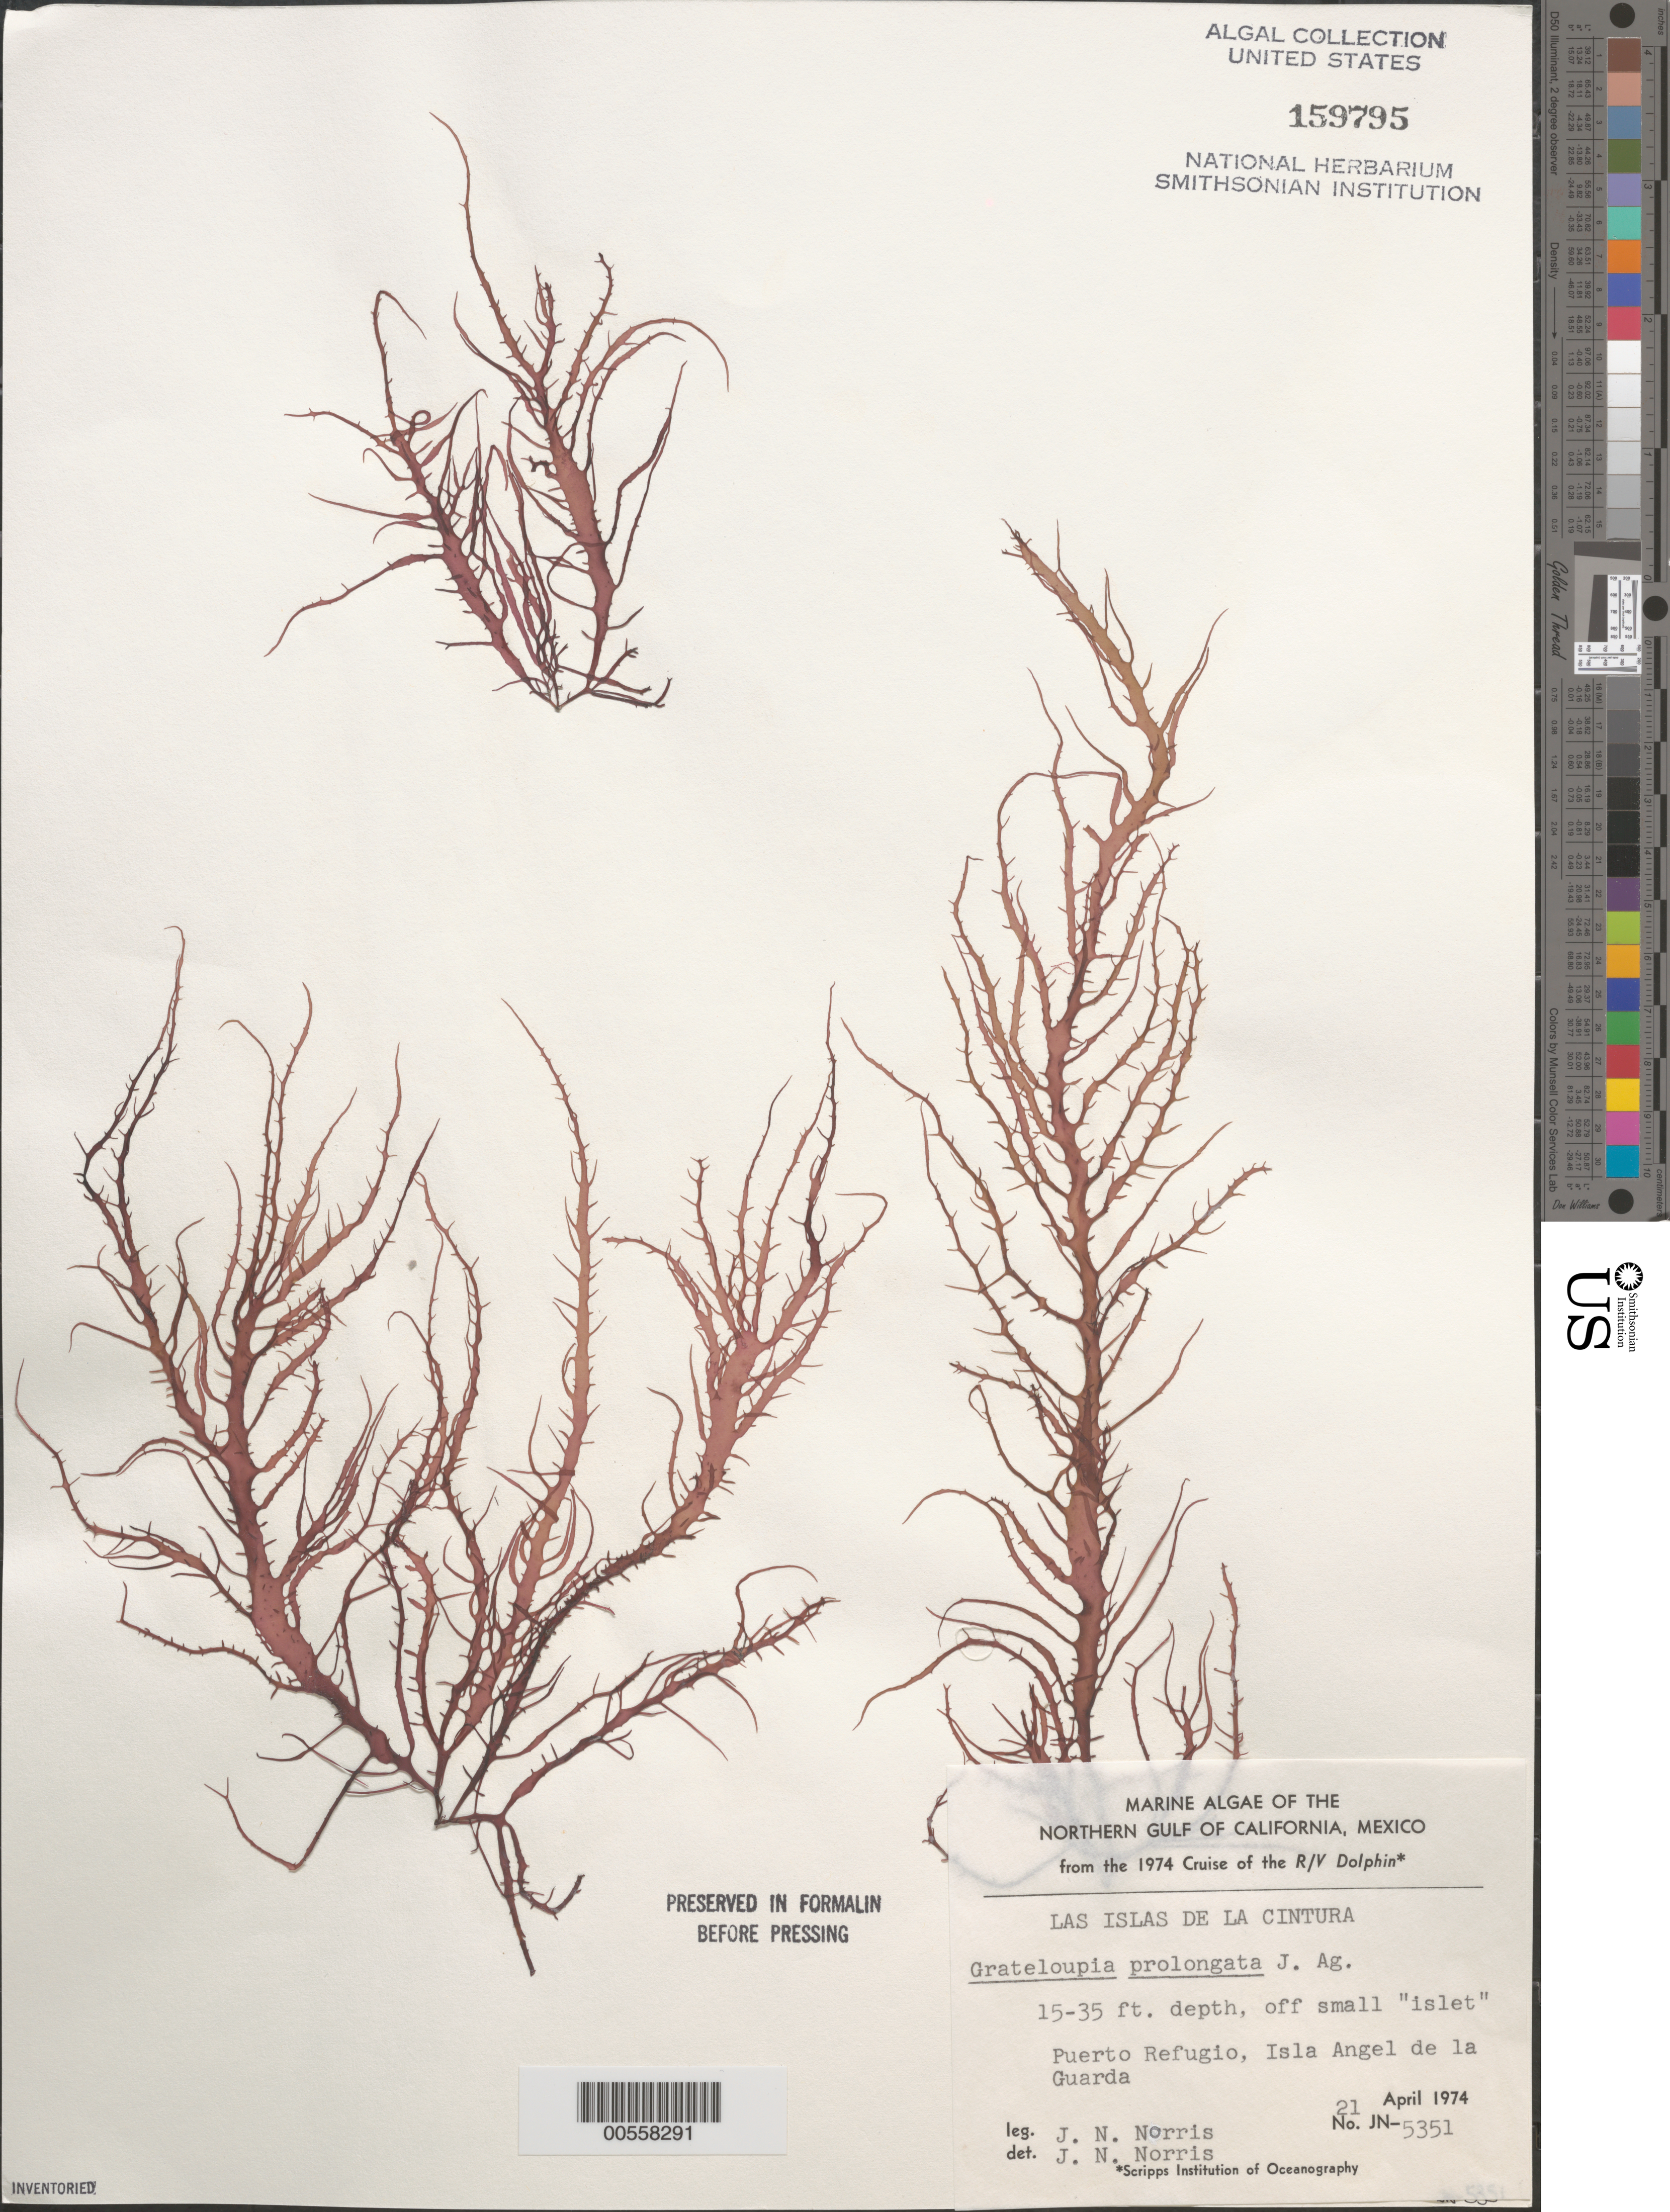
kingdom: Plantae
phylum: Rhodophyta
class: Florideophyceae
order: Halymeniales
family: Halymeniaceae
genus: Grateloupia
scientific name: Grateloupia prolongata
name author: J. Agardh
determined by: Norris, James N.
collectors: J. N. Norris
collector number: JN-5351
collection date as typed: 21 Apr 1974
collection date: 1974-04-21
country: Mexico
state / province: Baja California Norte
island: Isla Angel de la Guarda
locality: Puerto Refugio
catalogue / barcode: US 159795